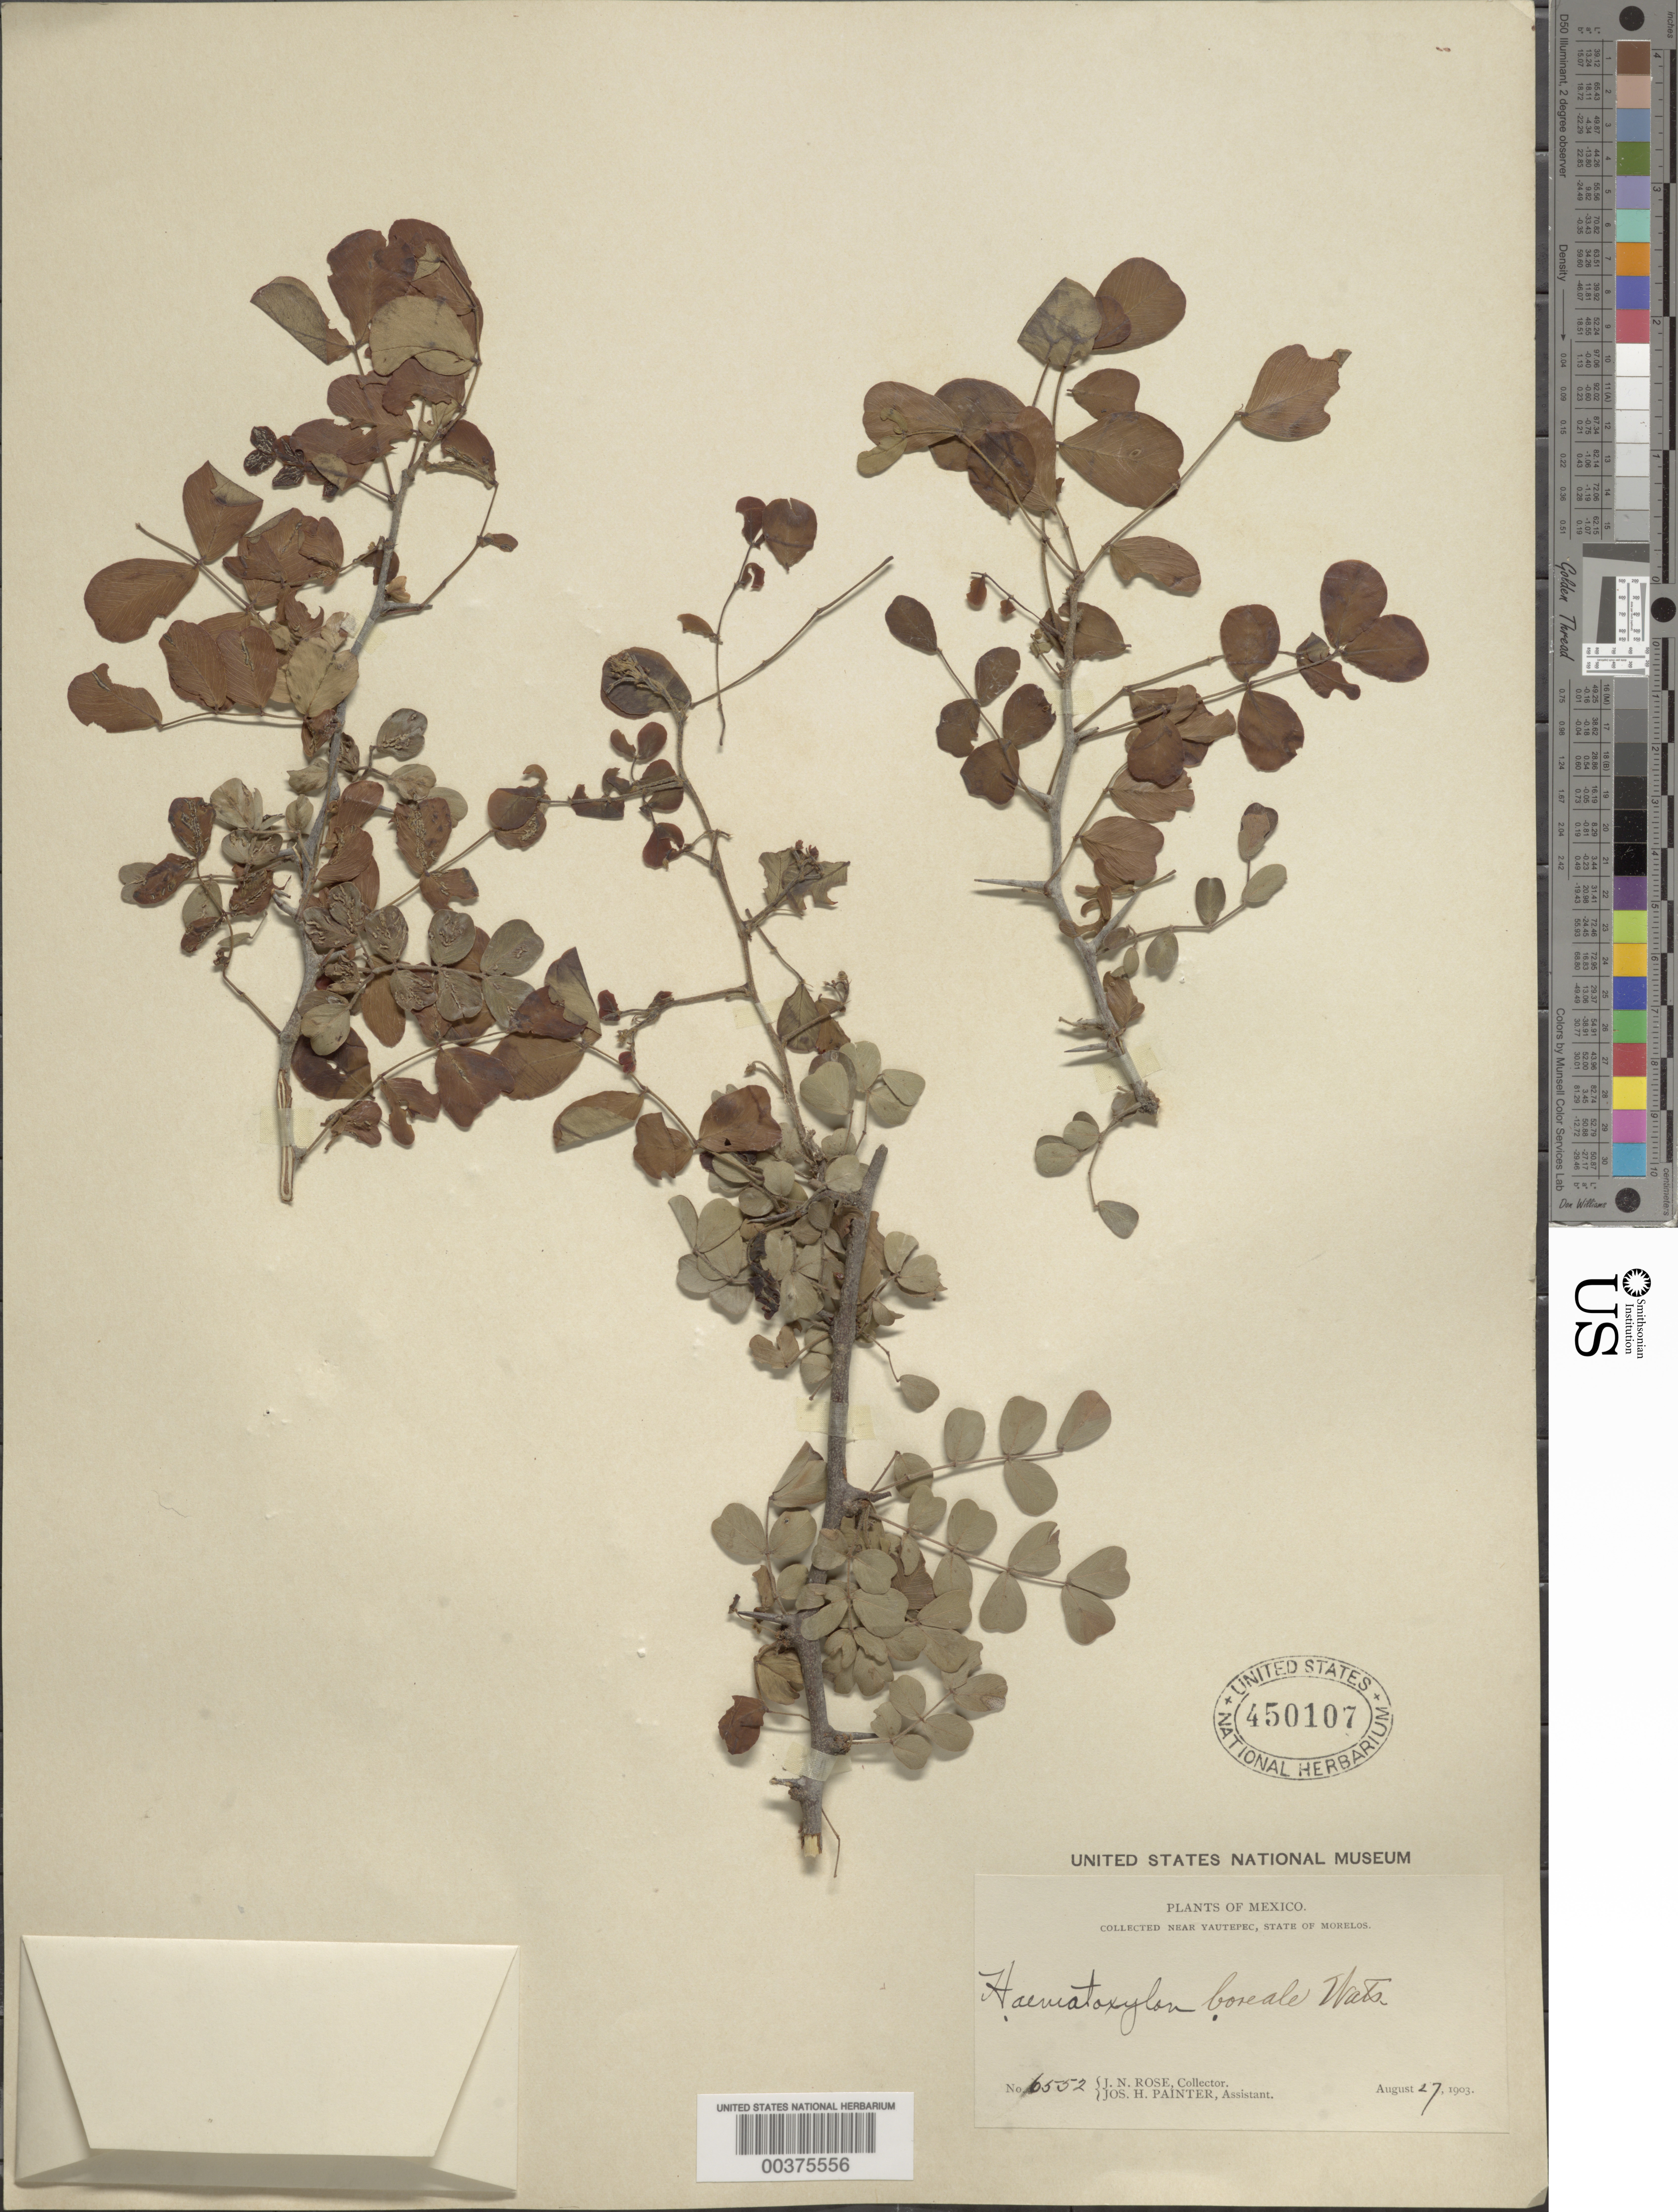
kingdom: Plantae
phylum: Tracheophyta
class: Magnoliopsida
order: Fabales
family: Fabaceae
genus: Haematoxylum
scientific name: Haematoxylum brasiletto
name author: H. Karst.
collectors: J. N. Rose & J. H. Painter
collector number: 6552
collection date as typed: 27 Aug 1903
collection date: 1903-08-27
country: Mexico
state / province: Morelos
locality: Near yautepec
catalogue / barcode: US 450107